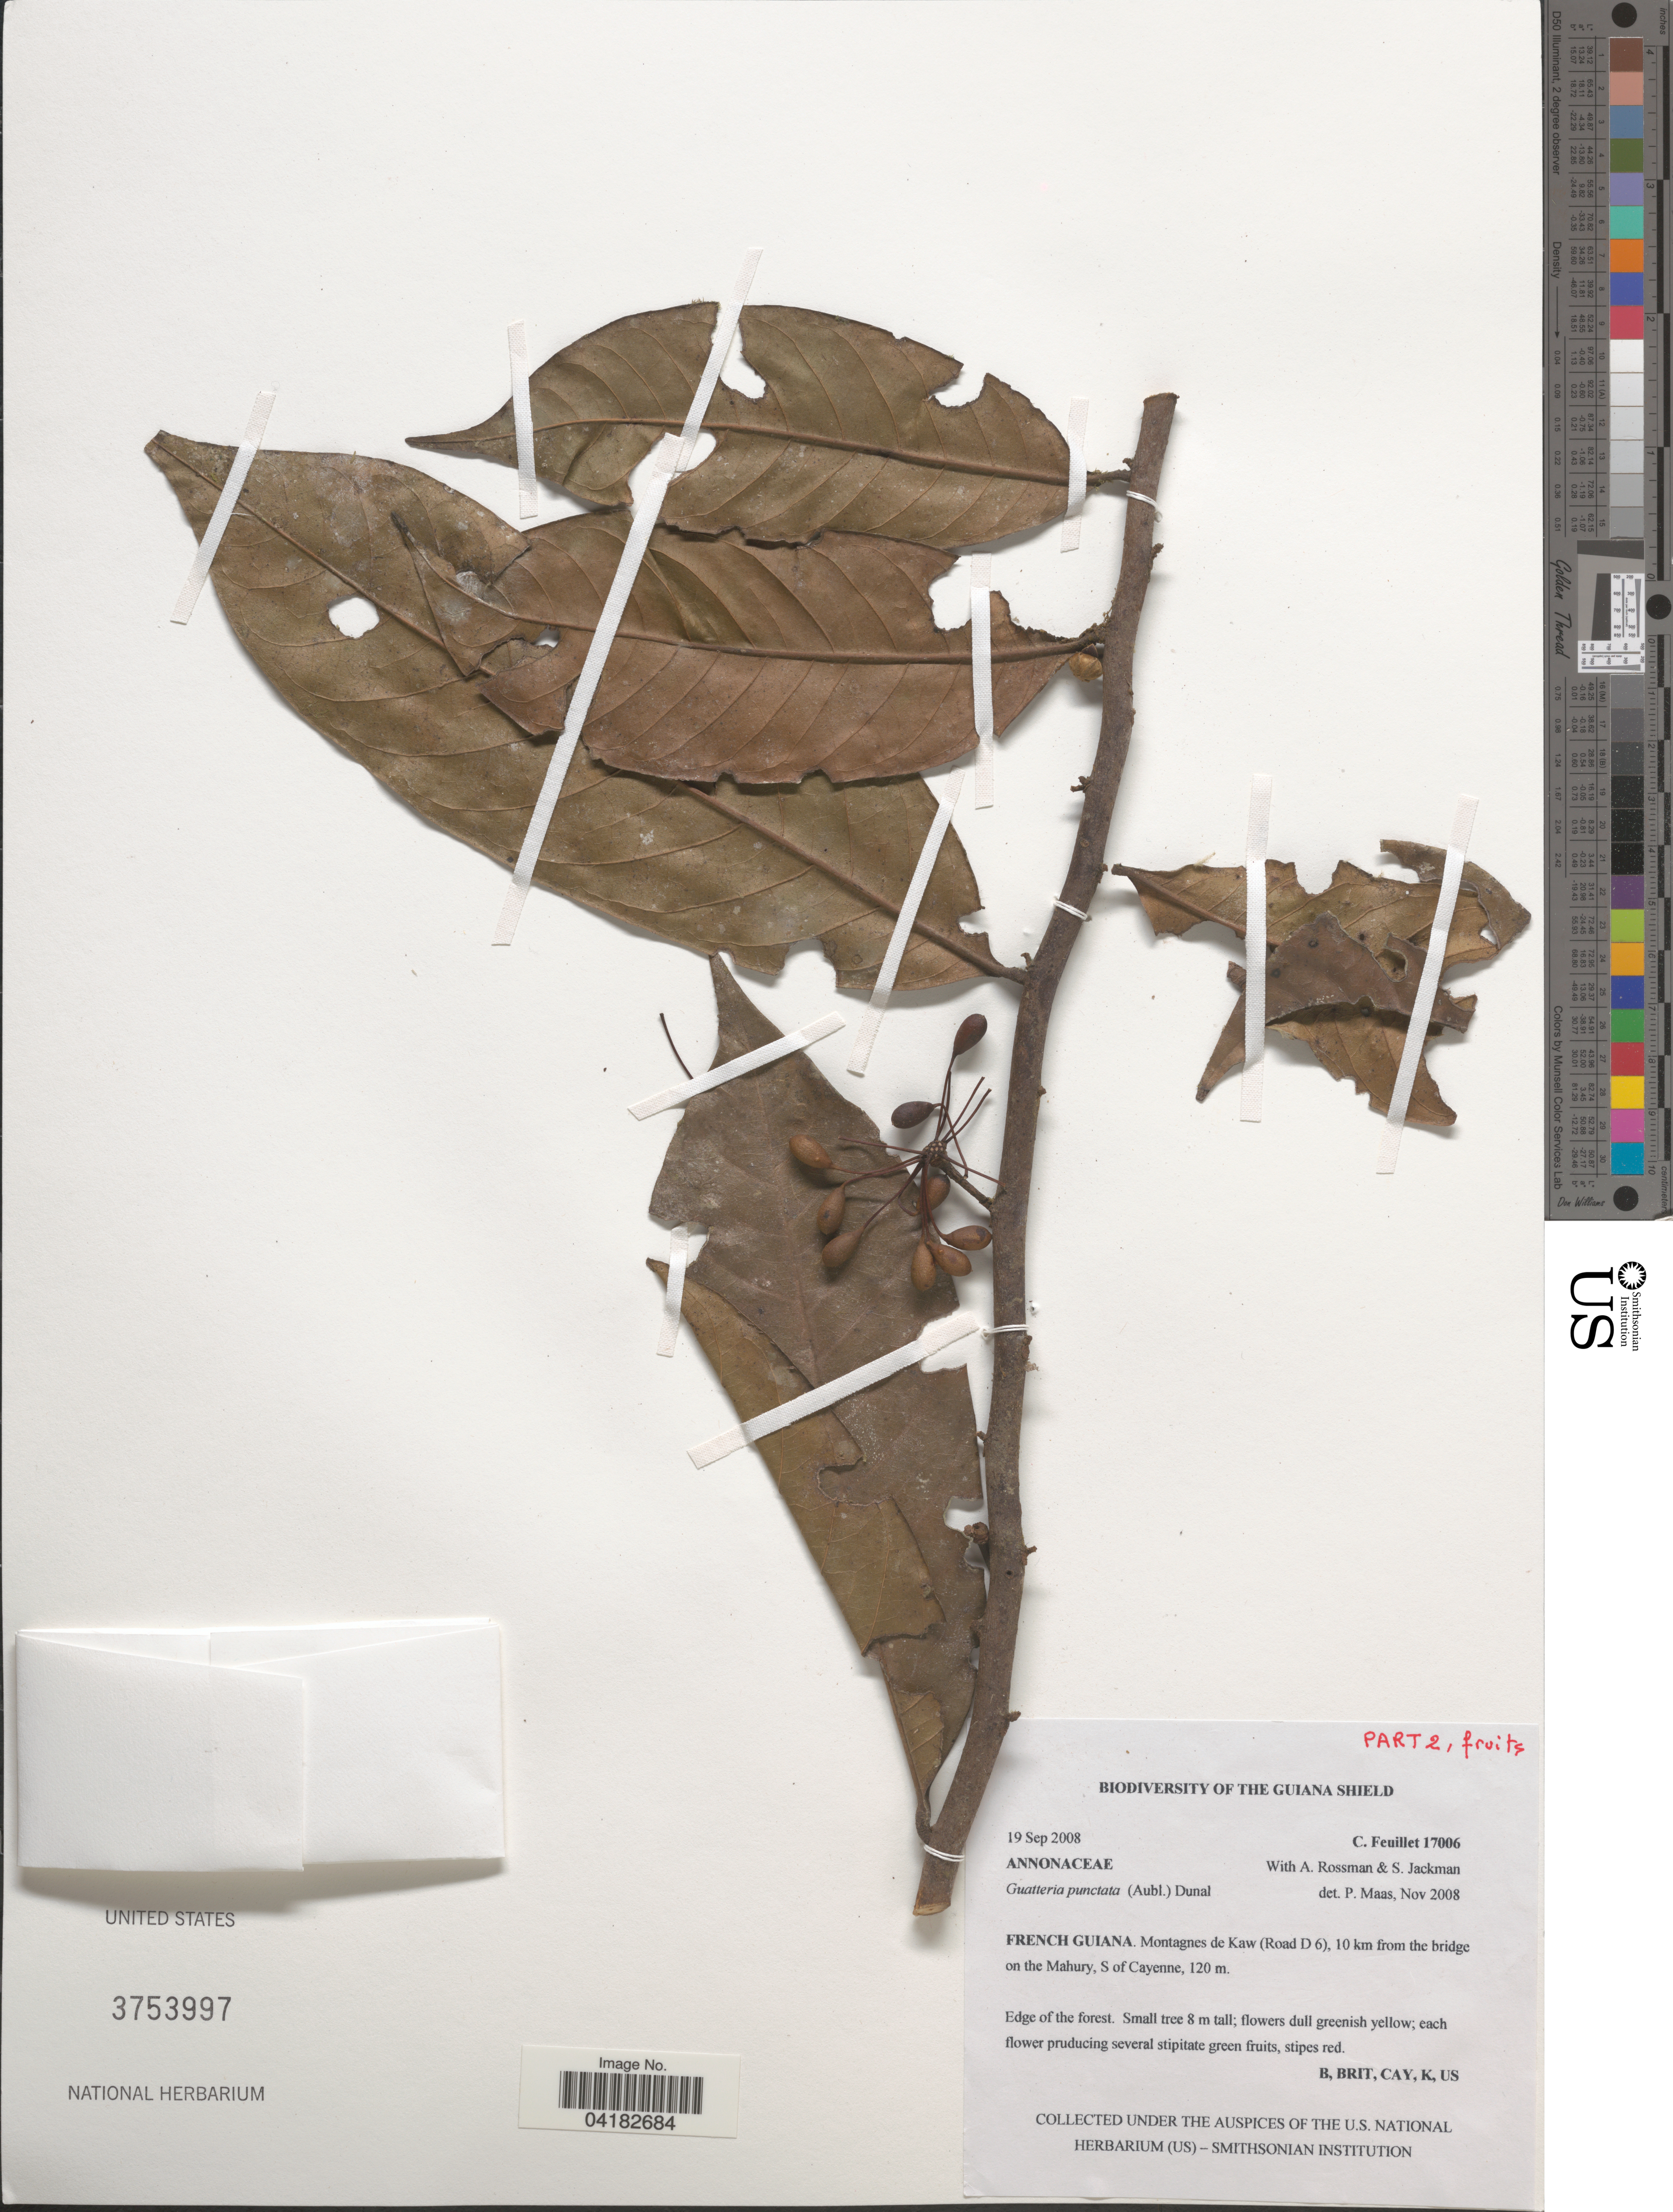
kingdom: Plantae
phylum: Tracheophyta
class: Magnoliopsida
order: Magnoliales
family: Annonaceae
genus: Guatteria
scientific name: Guatteria punctata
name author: (Aubl.) R.A. Howard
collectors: C. Feuillet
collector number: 17006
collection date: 2008-09-19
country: French Guiana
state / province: Cayenne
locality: The Guiana Shield. Montagnes de Kaw (Road D 6), 10 km from the bridge on the Mahury, S of Cayenne.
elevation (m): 120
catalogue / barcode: US 3753997